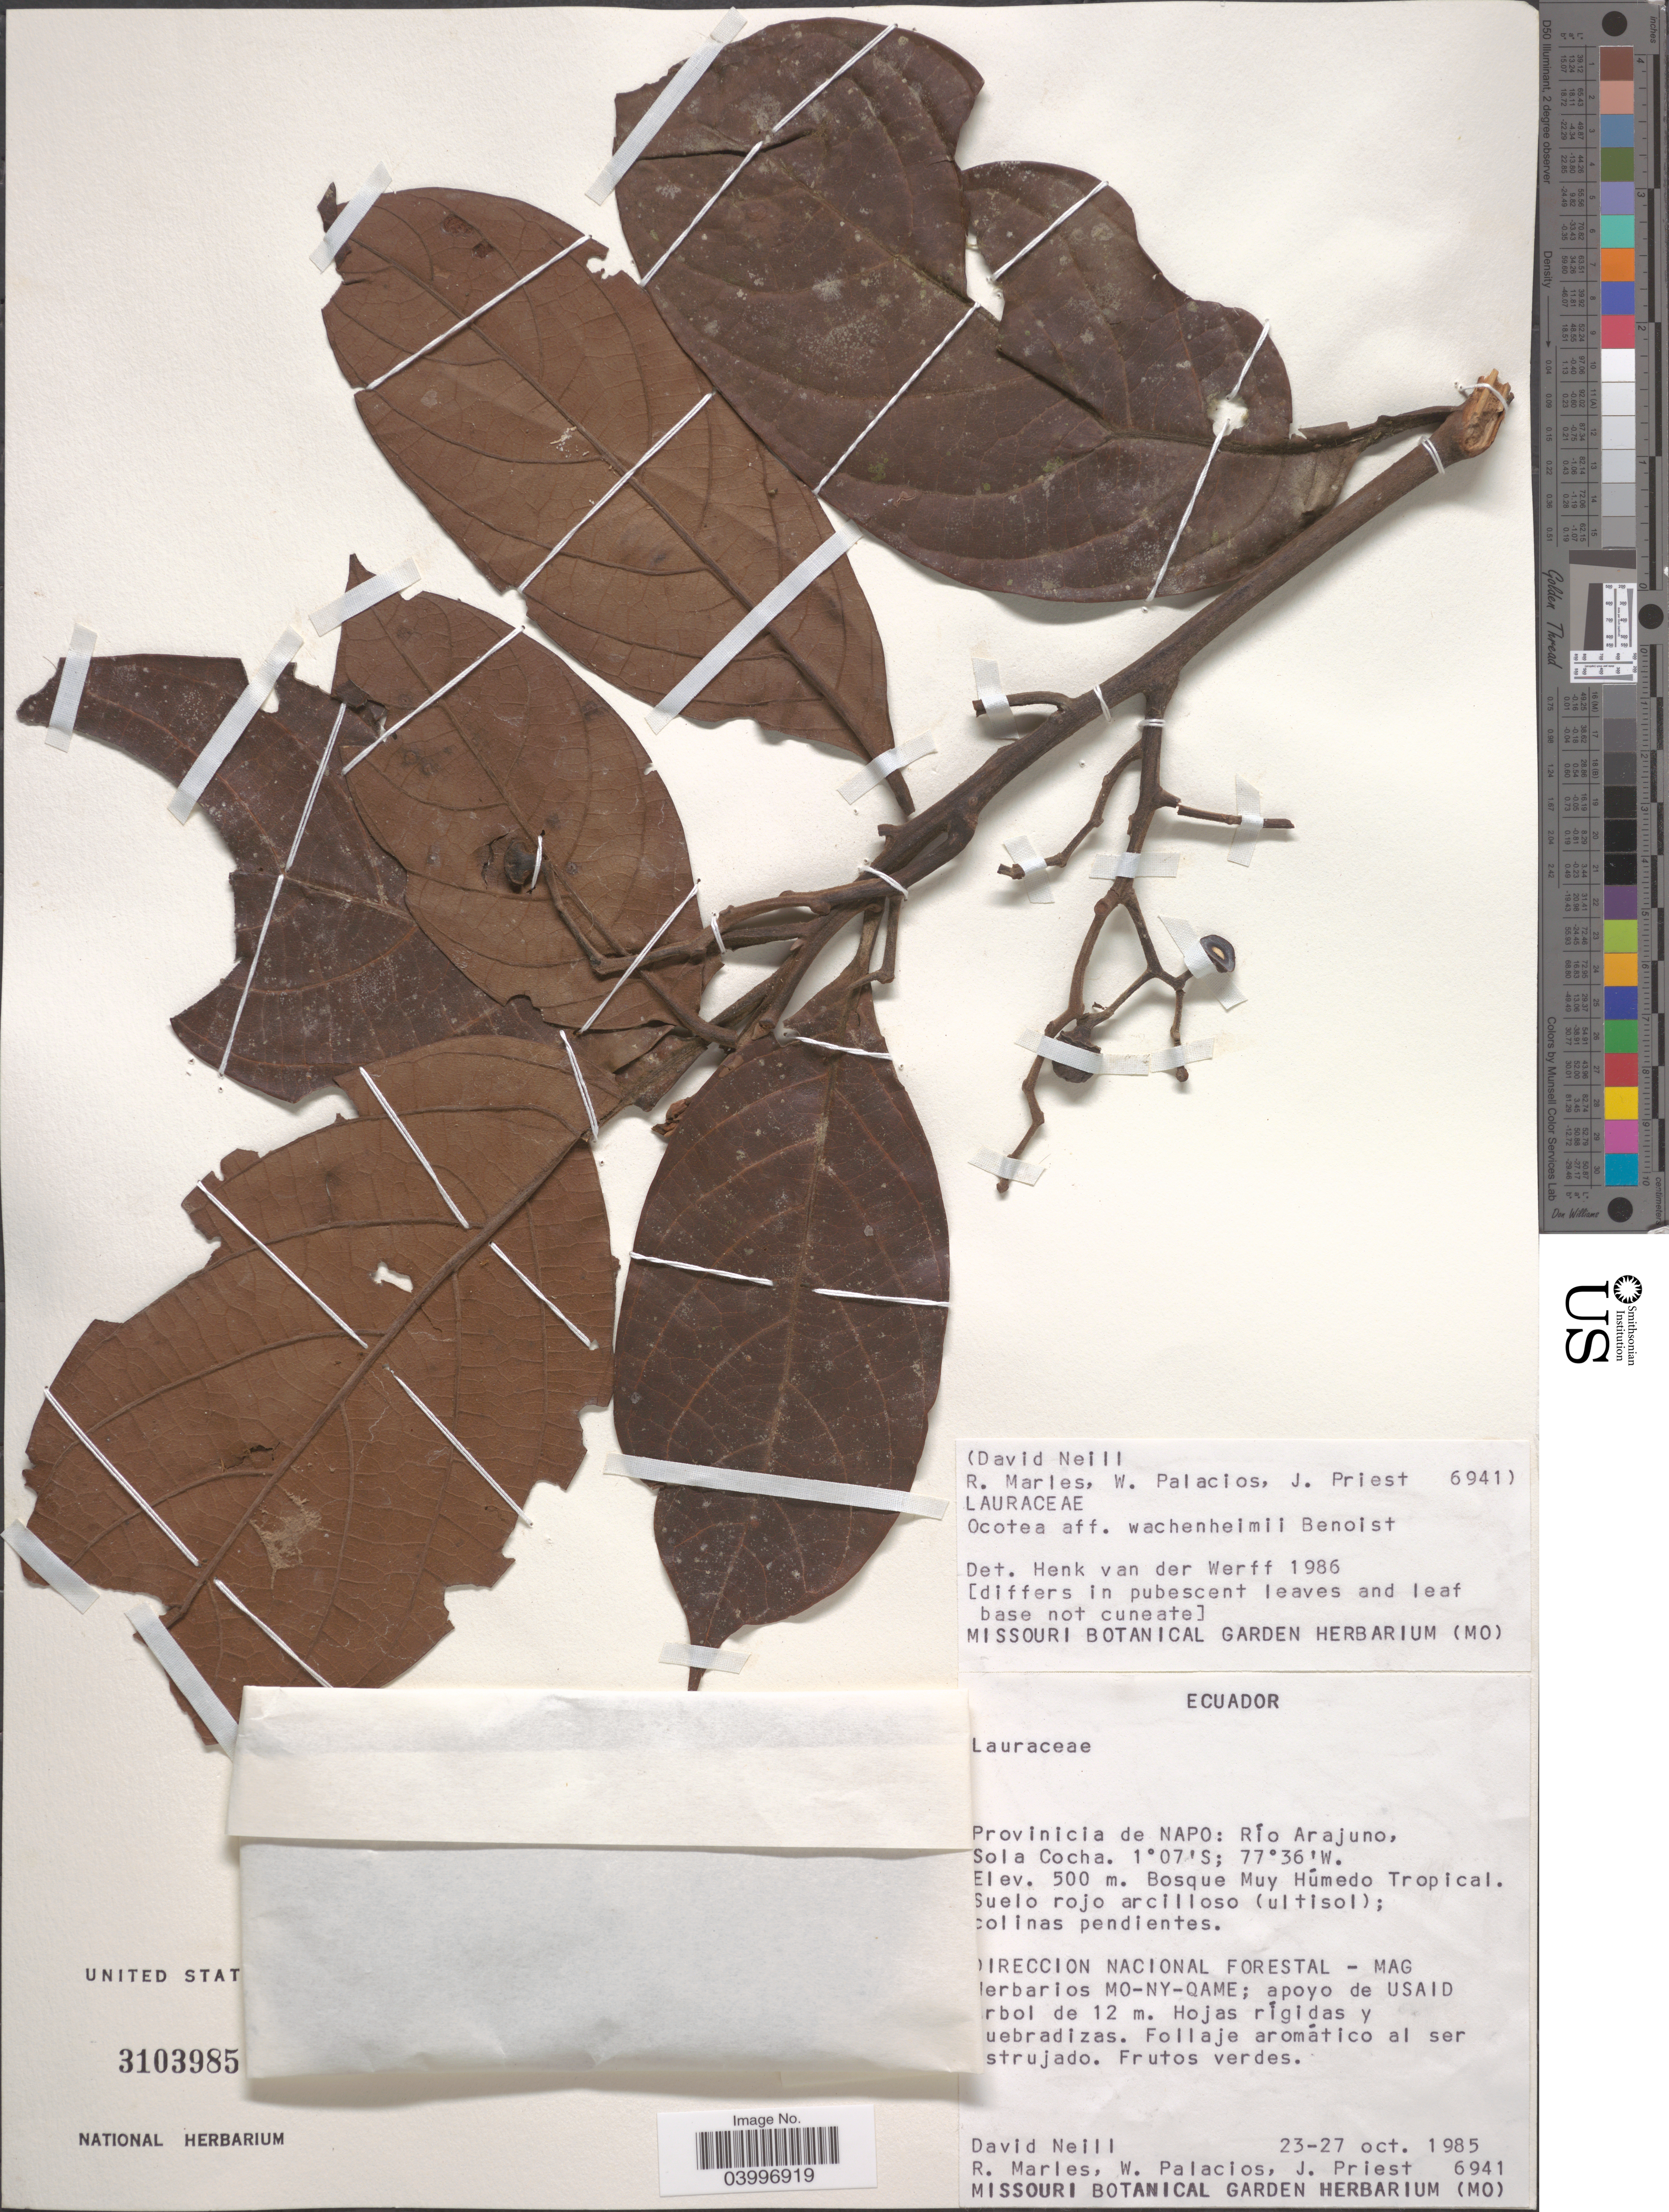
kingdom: Plantae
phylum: Tracheophyta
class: Magnoliopsida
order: Laurales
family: Lauraceae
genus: Ocotea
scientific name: Ocotea wachenheimii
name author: Benoist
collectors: D. Neill, R. Marles, W. Palacios & J. Priest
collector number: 6941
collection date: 1985-10-23/1985-10-27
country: Ecuador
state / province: Napo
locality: Río Arajuno, Sola Cocha.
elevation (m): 500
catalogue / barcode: US 3103985